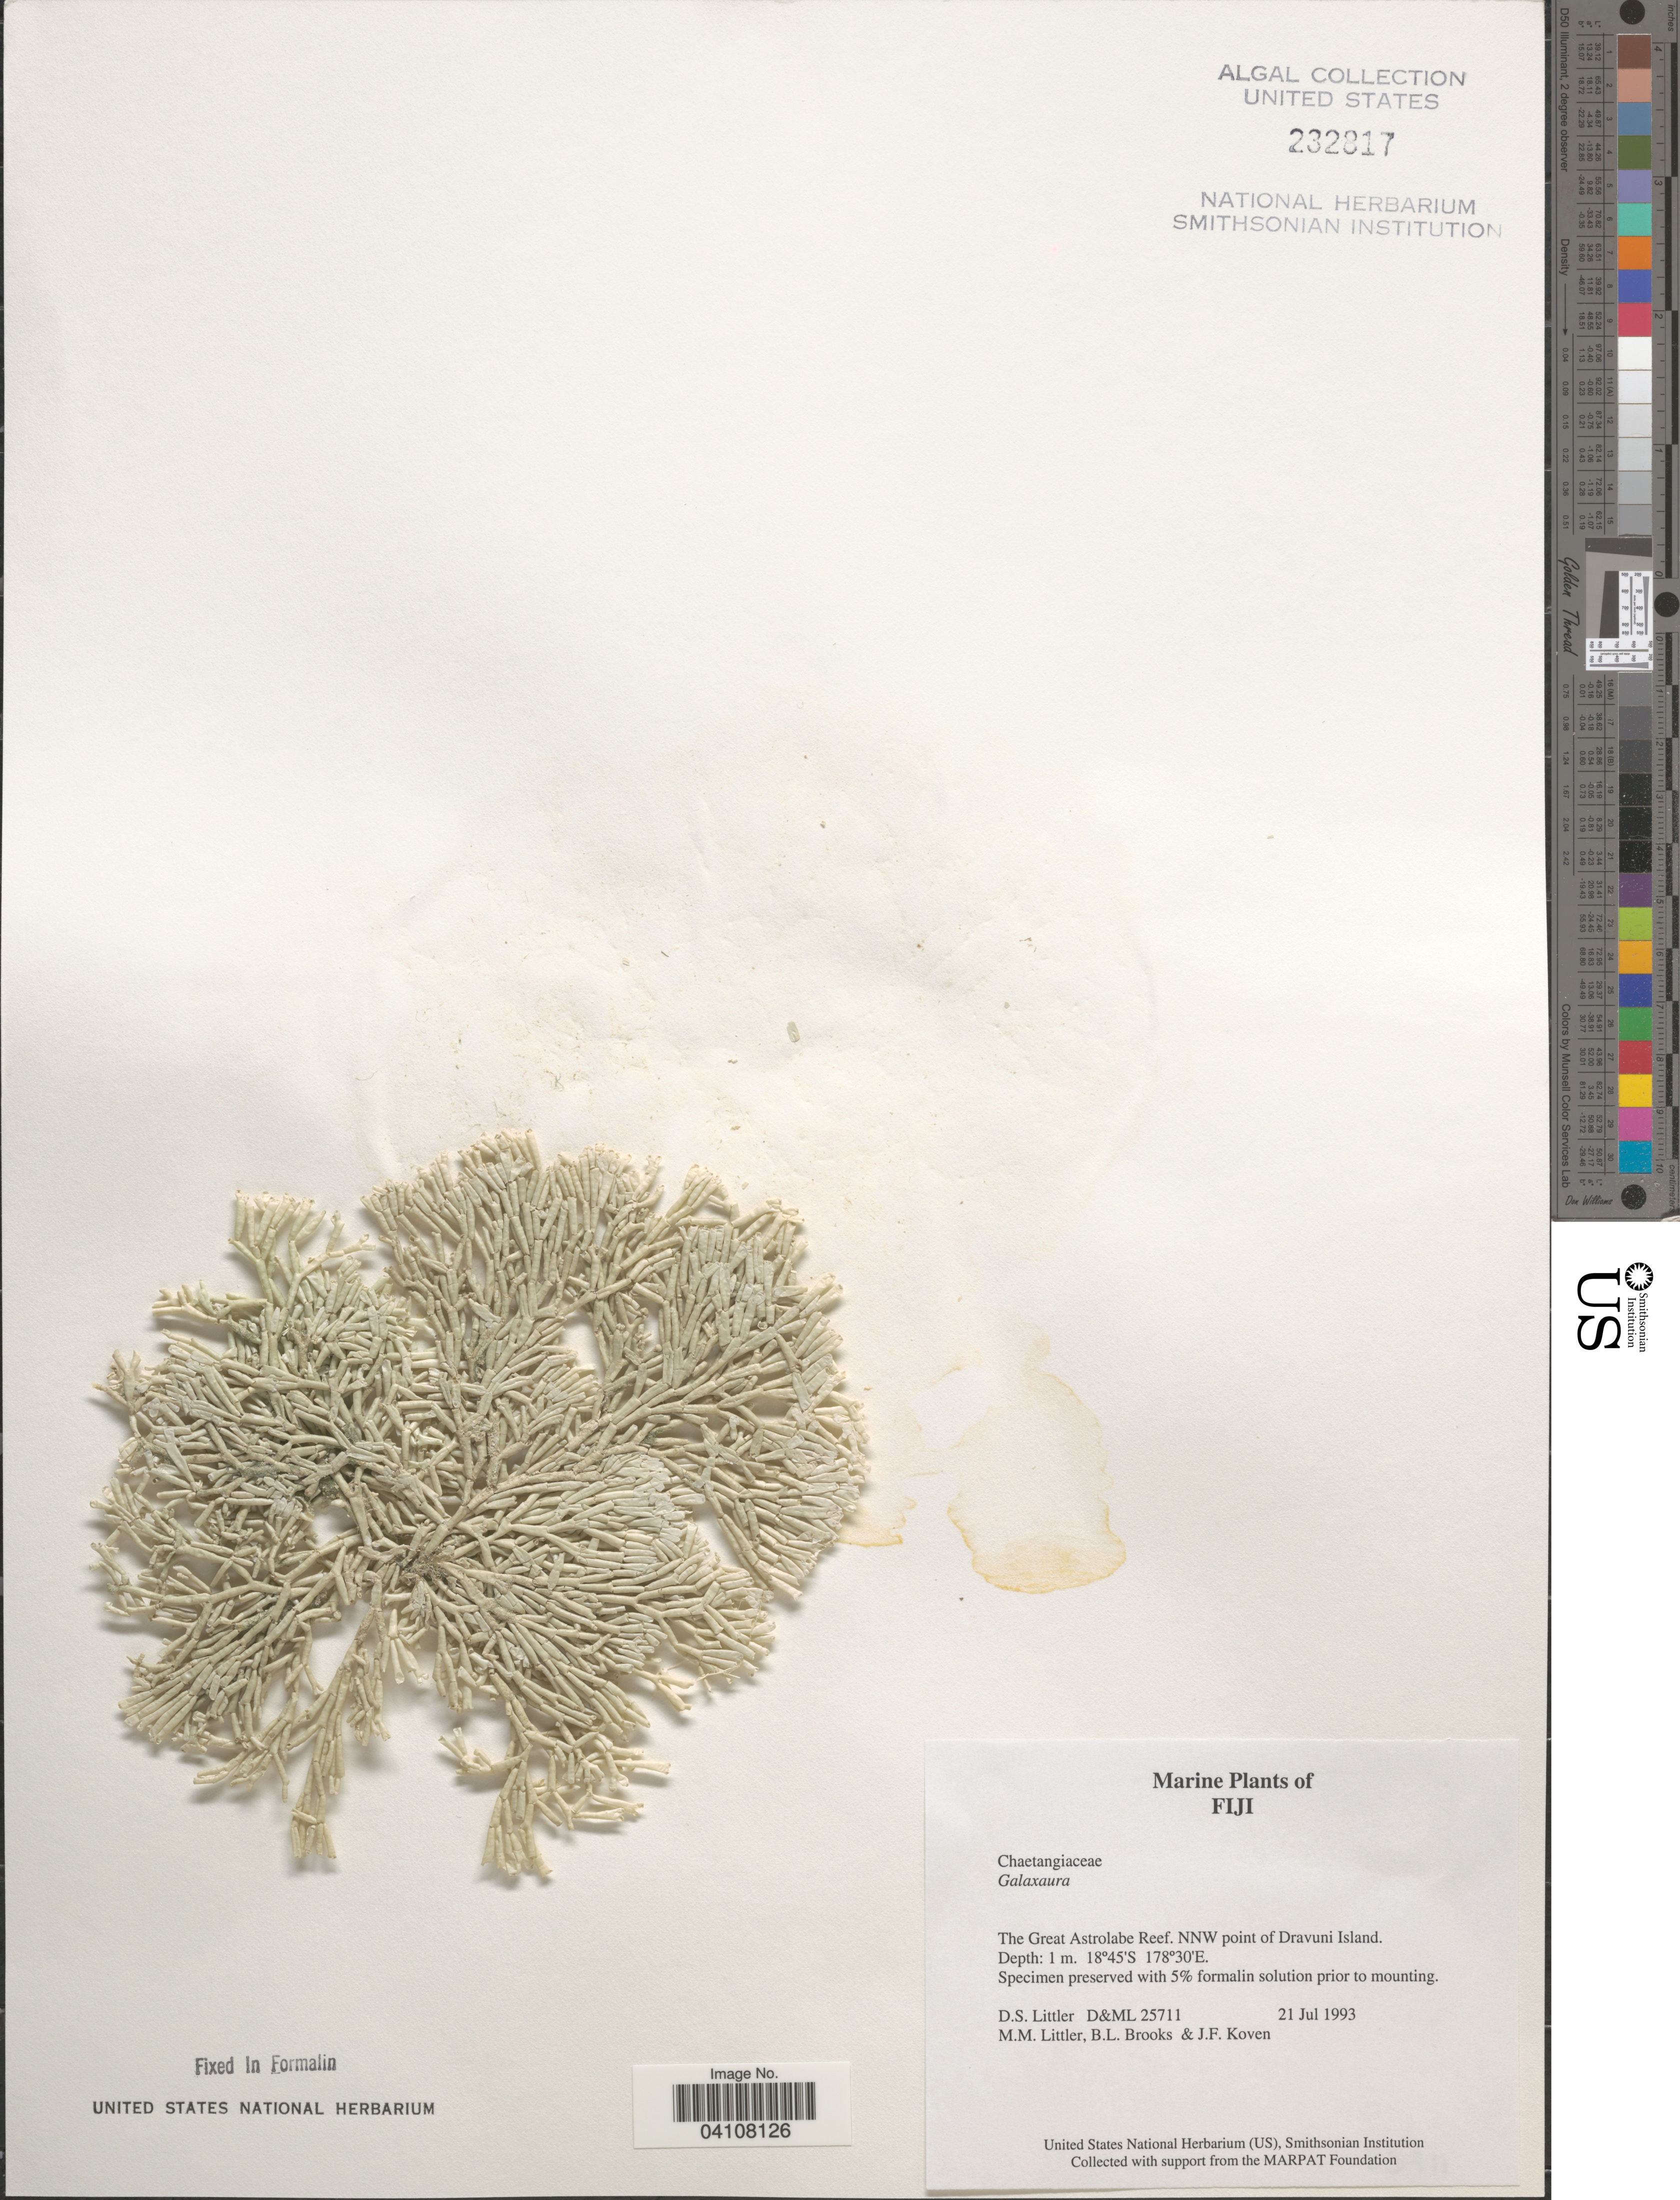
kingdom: Plantae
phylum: Rhodophyta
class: Florideophyceae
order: Nemaliales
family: Galaxauraceae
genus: Galaxaura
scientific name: Galaxaura sp.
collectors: D. S. Littler, B. Brooks & J. Koven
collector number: D&ML25711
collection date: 1993-07-21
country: Fiji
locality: The Great Astrolabe Reef. NNW point of Dravuni Island.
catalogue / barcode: US 232817